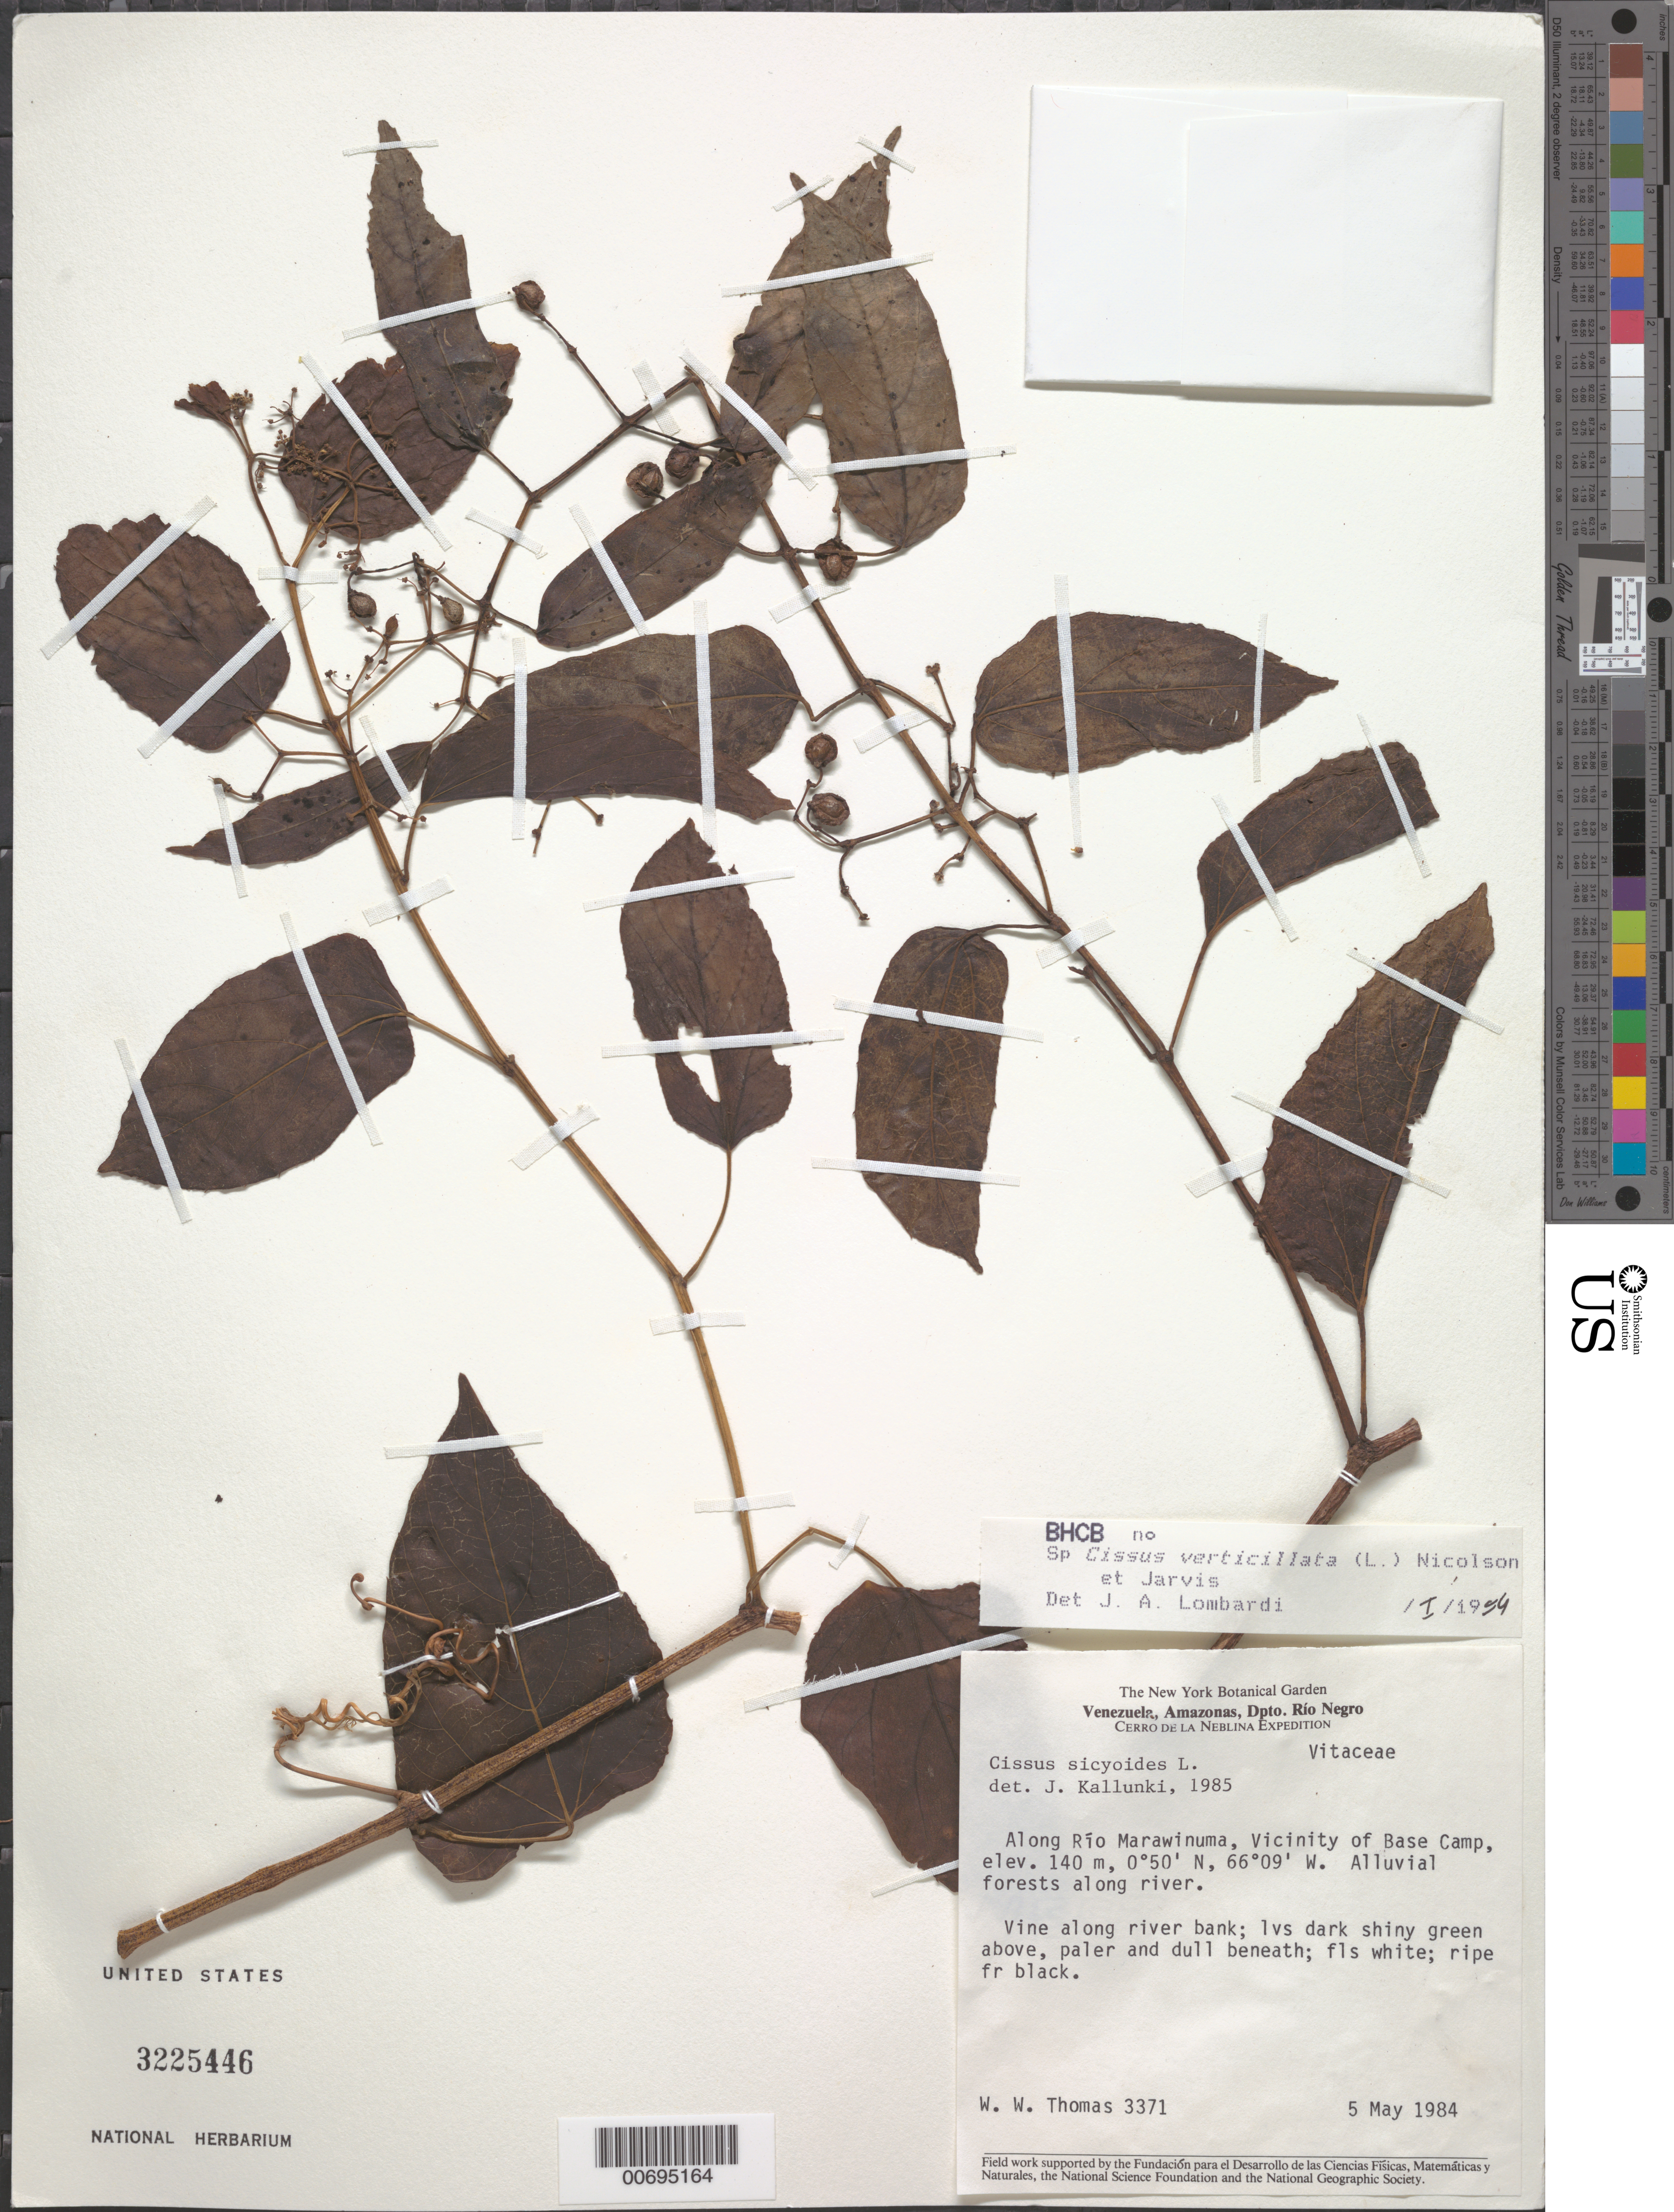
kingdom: Plantae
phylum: Tracheophyta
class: Magnoliopsida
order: Vitales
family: Vitaceae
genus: Cissus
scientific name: Cissus verticillata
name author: (L.) Nicolson & C.E. Jarvis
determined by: Lombardi, Julio A.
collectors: W. W. Thomas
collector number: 3371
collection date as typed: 5-May-84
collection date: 1984-05-05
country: Venezuela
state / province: Amazonas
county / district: Río Negro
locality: Cerro de La Neblina, along Río Marawinuma, vicinity of base camp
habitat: Alluvial forest along river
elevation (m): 140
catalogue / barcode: US 3225446